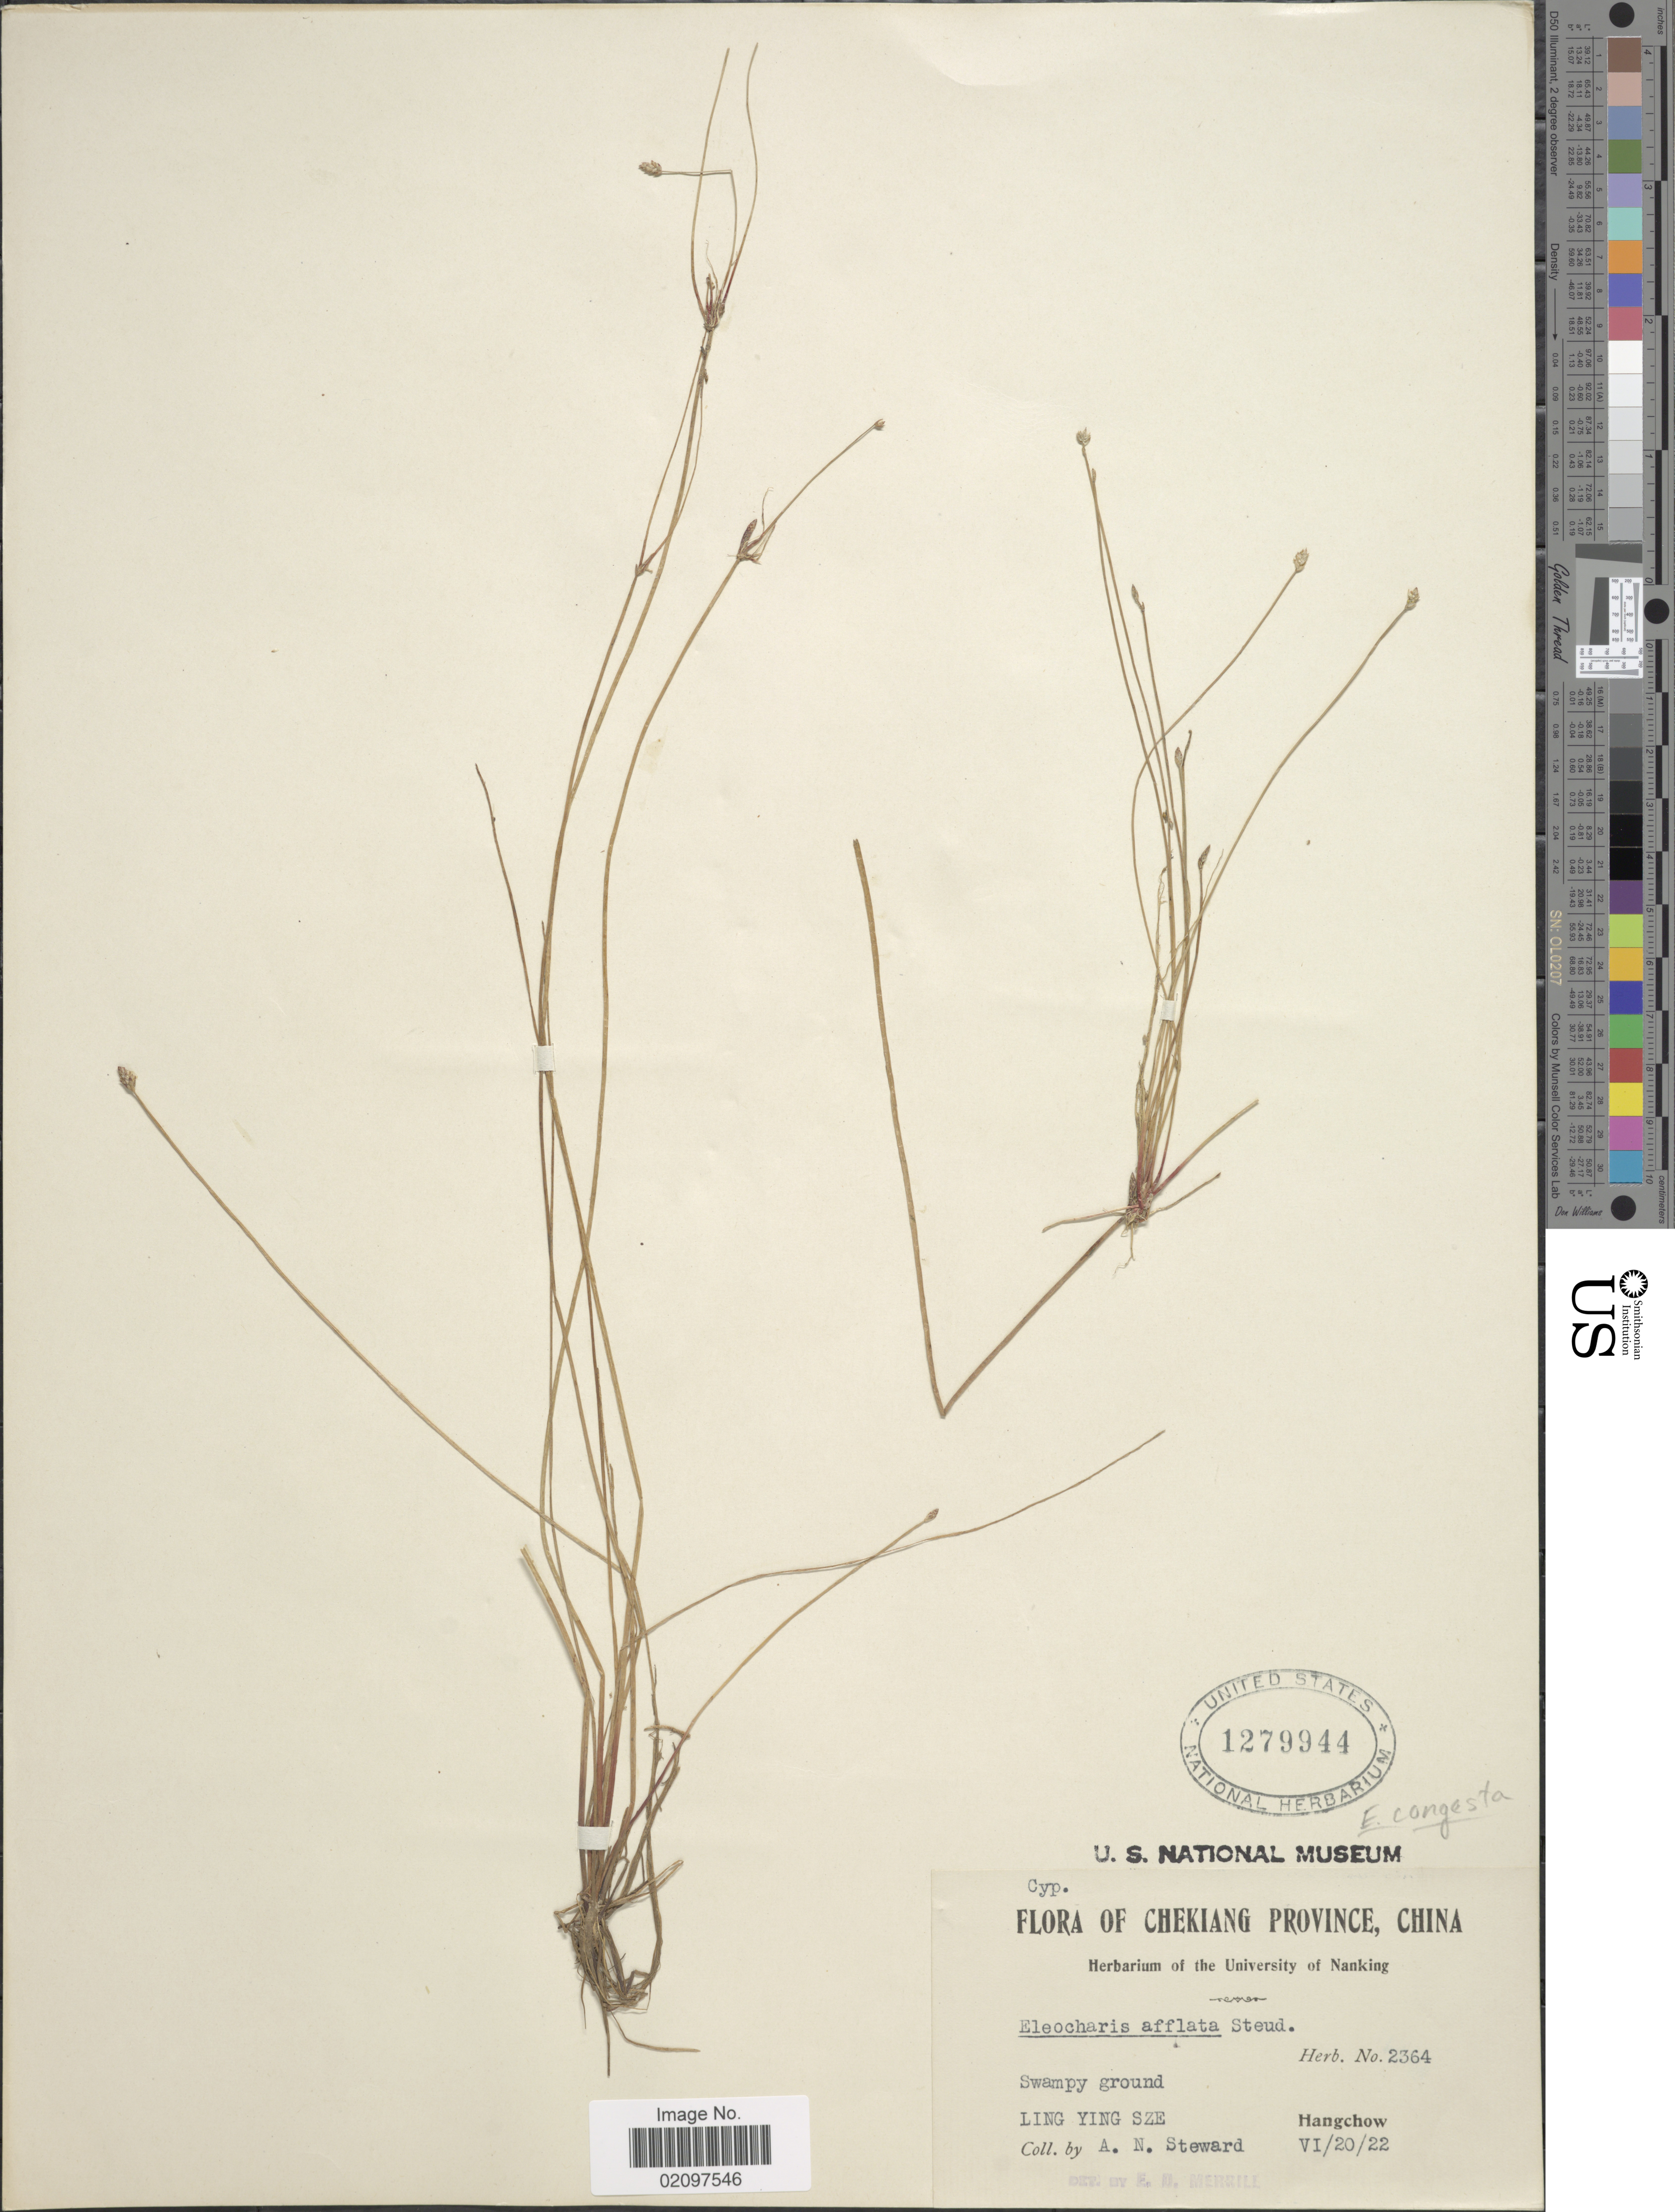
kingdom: Plantae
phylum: Tracheophyta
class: Liliopsida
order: Poales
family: Cyperaceae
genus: Eleocharis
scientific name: Eleocharis congesta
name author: D. Don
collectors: A. Stewart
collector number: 2364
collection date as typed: Transcribed d/m/y: 20/6/22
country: China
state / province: Zhejiang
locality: Chekiang Province, Swampy ground, Ling Ying Sze, Hangchow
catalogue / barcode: US 1279944